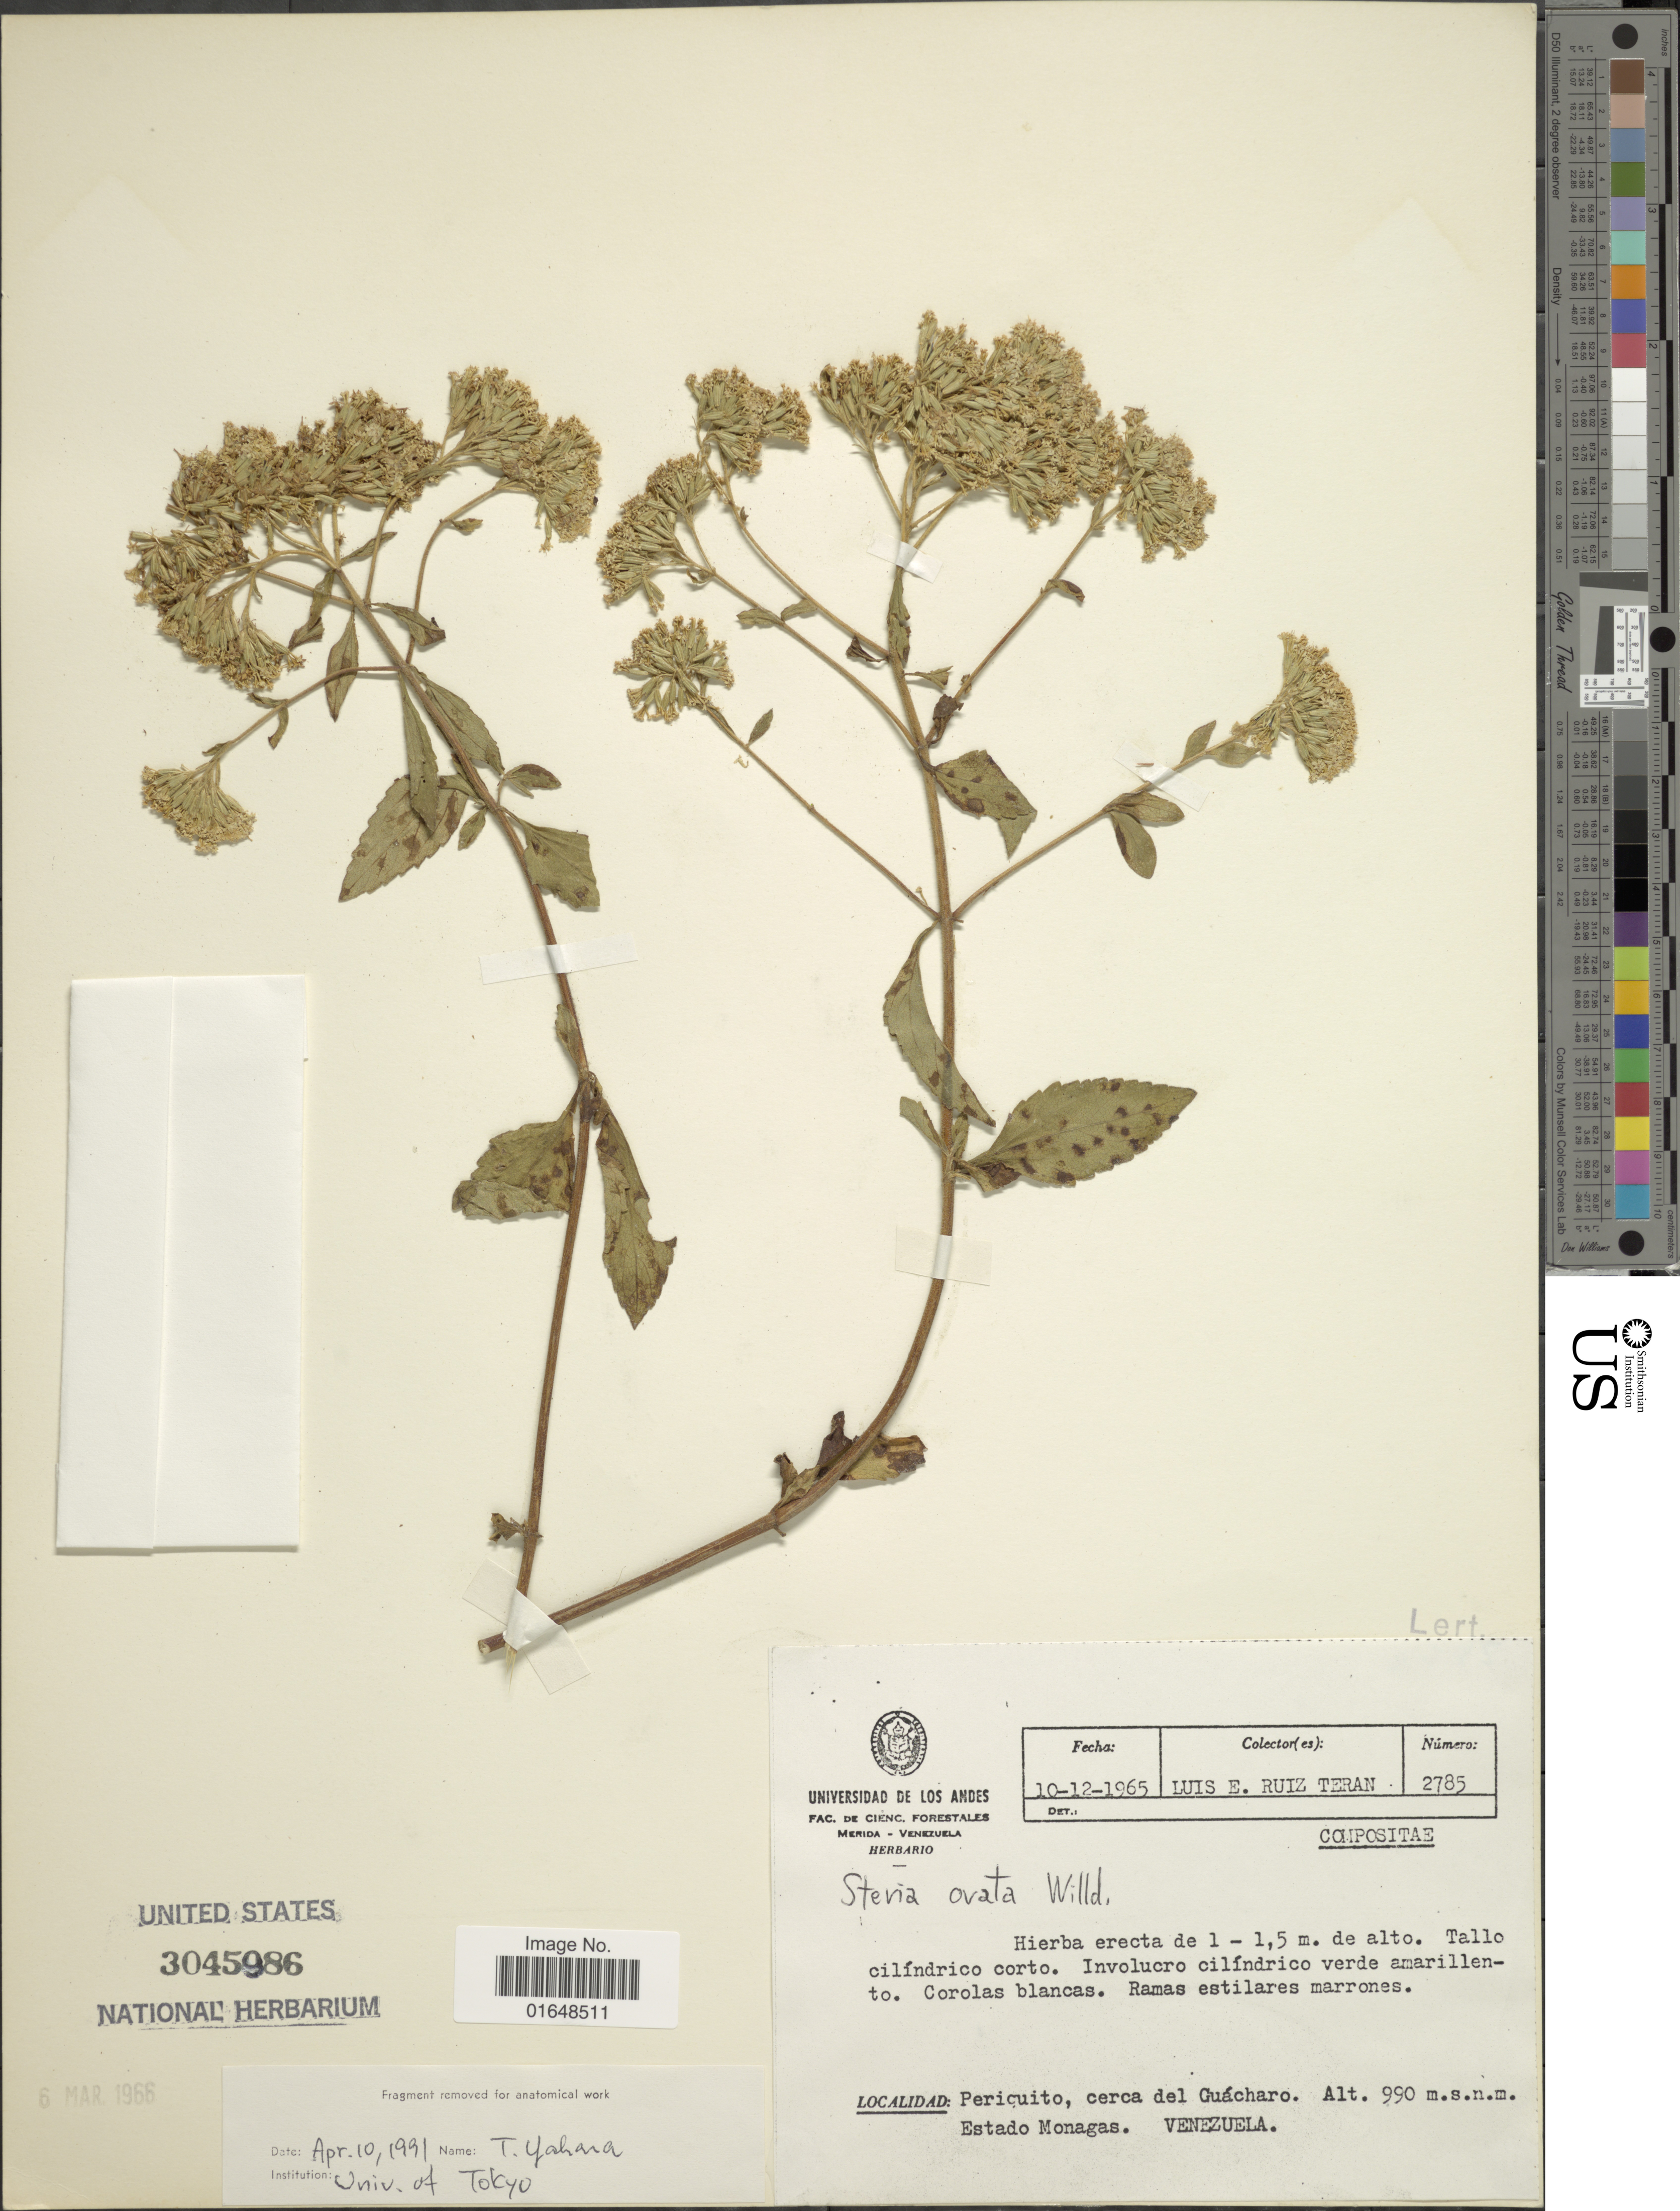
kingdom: Plantae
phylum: Tracheophyta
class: Magnoliopsida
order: Asterales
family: Asteraceae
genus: Stevia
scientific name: Stevia ovata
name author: Willd.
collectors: L. Teran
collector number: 2785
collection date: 1965-12-10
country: Venezuela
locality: Pericuito, cerca del Guácharo. Estado Monagas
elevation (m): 990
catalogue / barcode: US 3045986